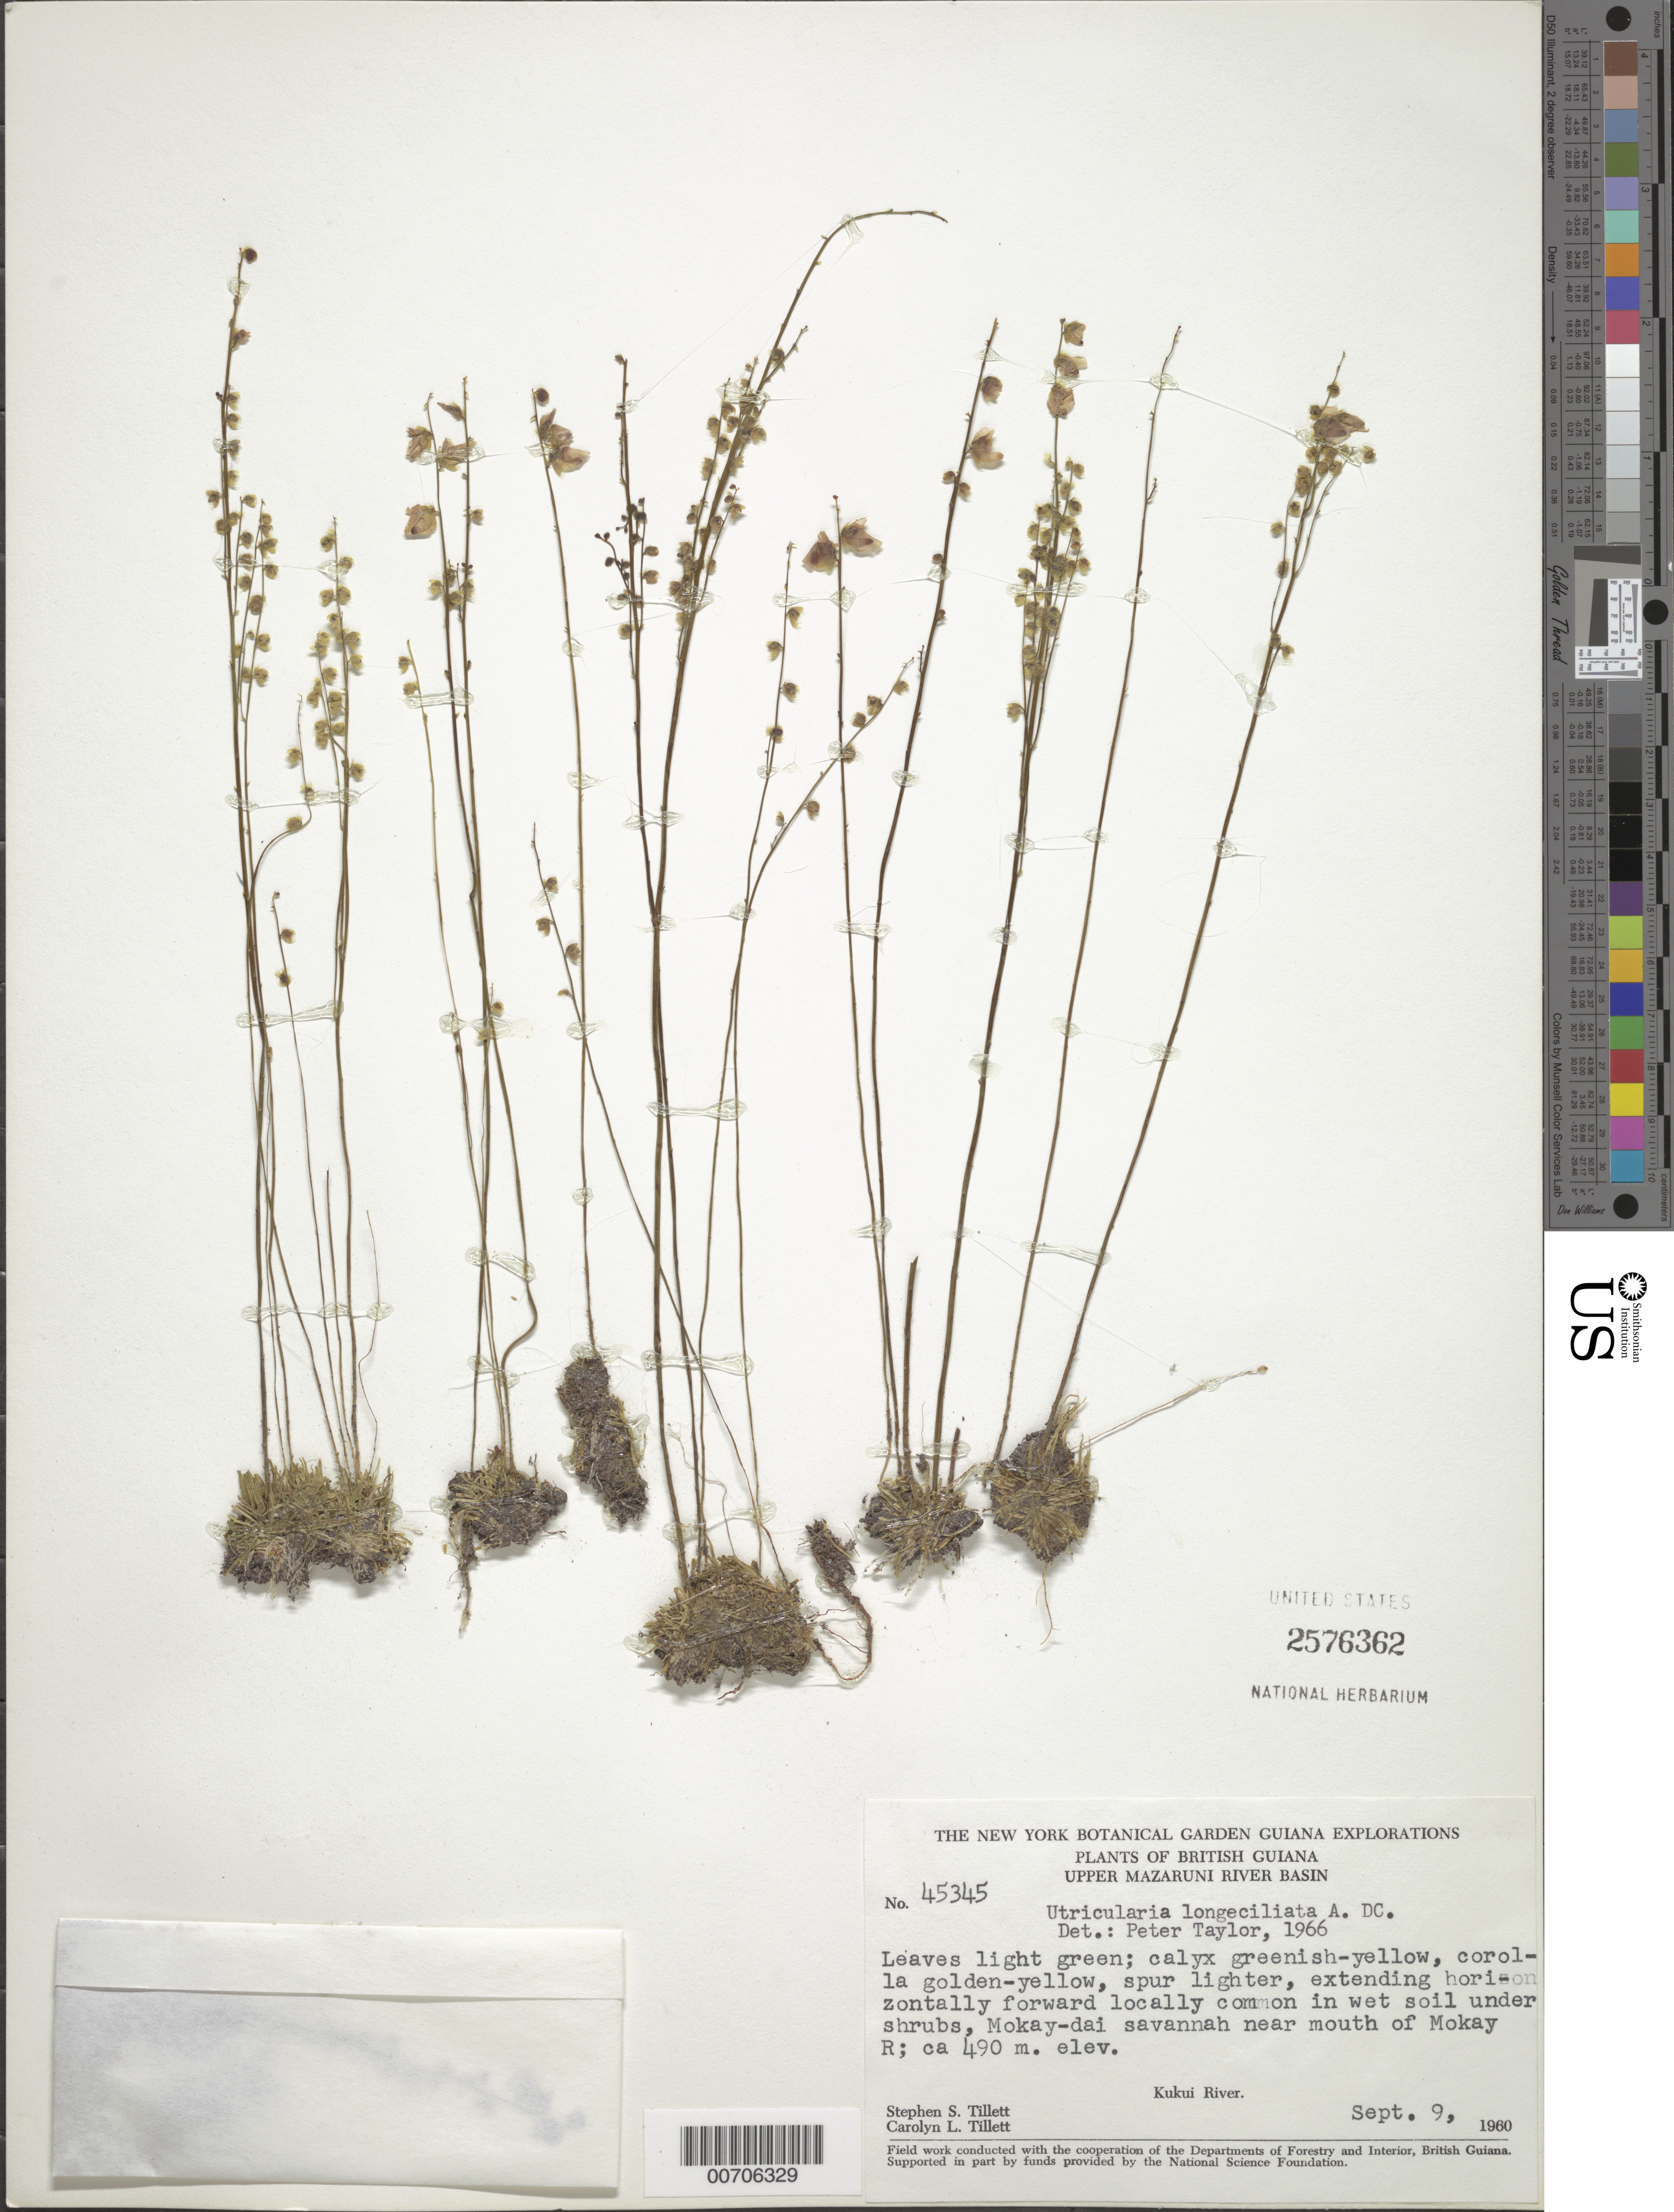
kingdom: Plantae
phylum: Tracheophyta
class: Magnoliopsida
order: Lamiales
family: Lentibulariaceae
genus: Utricularia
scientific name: Utricularia longeciliata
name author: A. DC.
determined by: Taylor, P.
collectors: S. S. Tillett, C. L. Tillett & R. Boyan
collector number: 45345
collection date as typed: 9-Sep-60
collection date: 1960-09-09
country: Guyana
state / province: Cuyuni-Mazaruni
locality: Kukui R., near mouth of Mokay R., Mokay-dai savanna, Upper Mazaruni River basin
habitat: Wet soil under shrubs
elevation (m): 490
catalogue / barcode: US 2576362